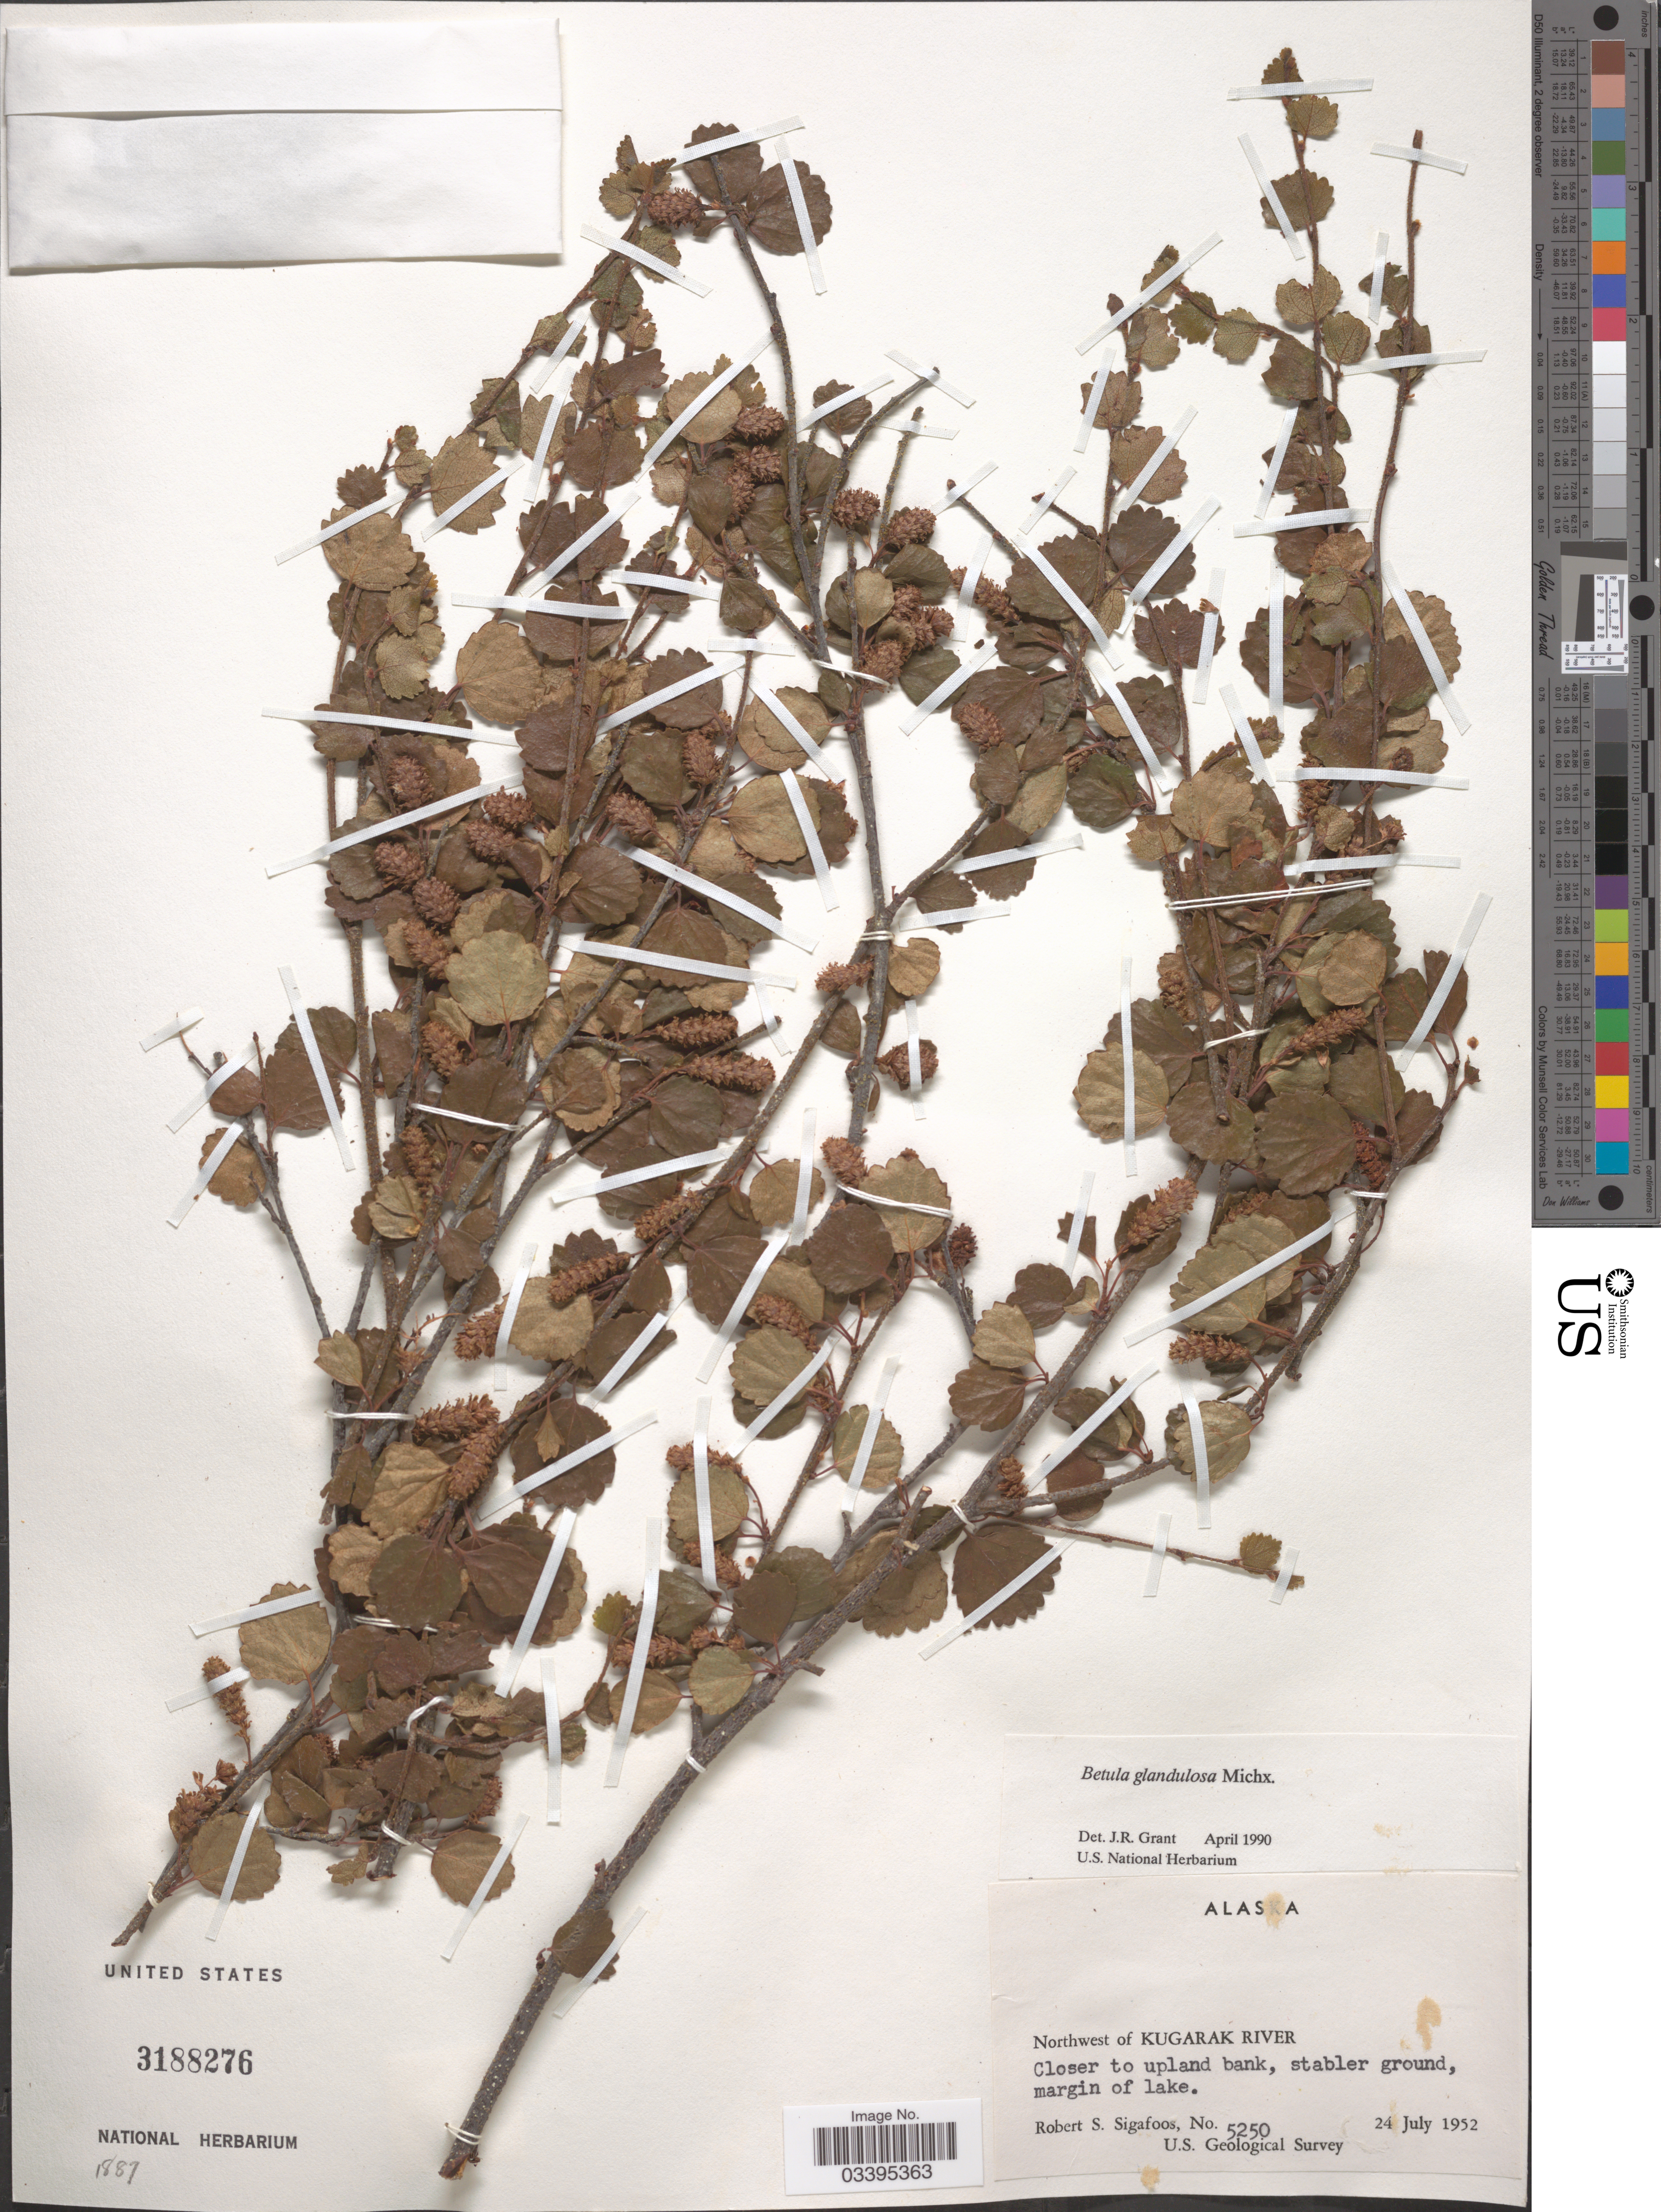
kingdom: Plantae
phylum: Tracheophyta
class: Magnoliopsida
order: Fagales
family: Betulaceae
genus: Betula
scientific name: Betula glandulosa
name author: Michx.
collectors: R. Sigafoos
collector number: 5250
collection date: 1952-07-24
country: United States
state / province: Alaska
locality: Northwest of Kugarak River. Closer to upland bank, stabler ground margin of lake.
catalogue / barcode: US 3188276